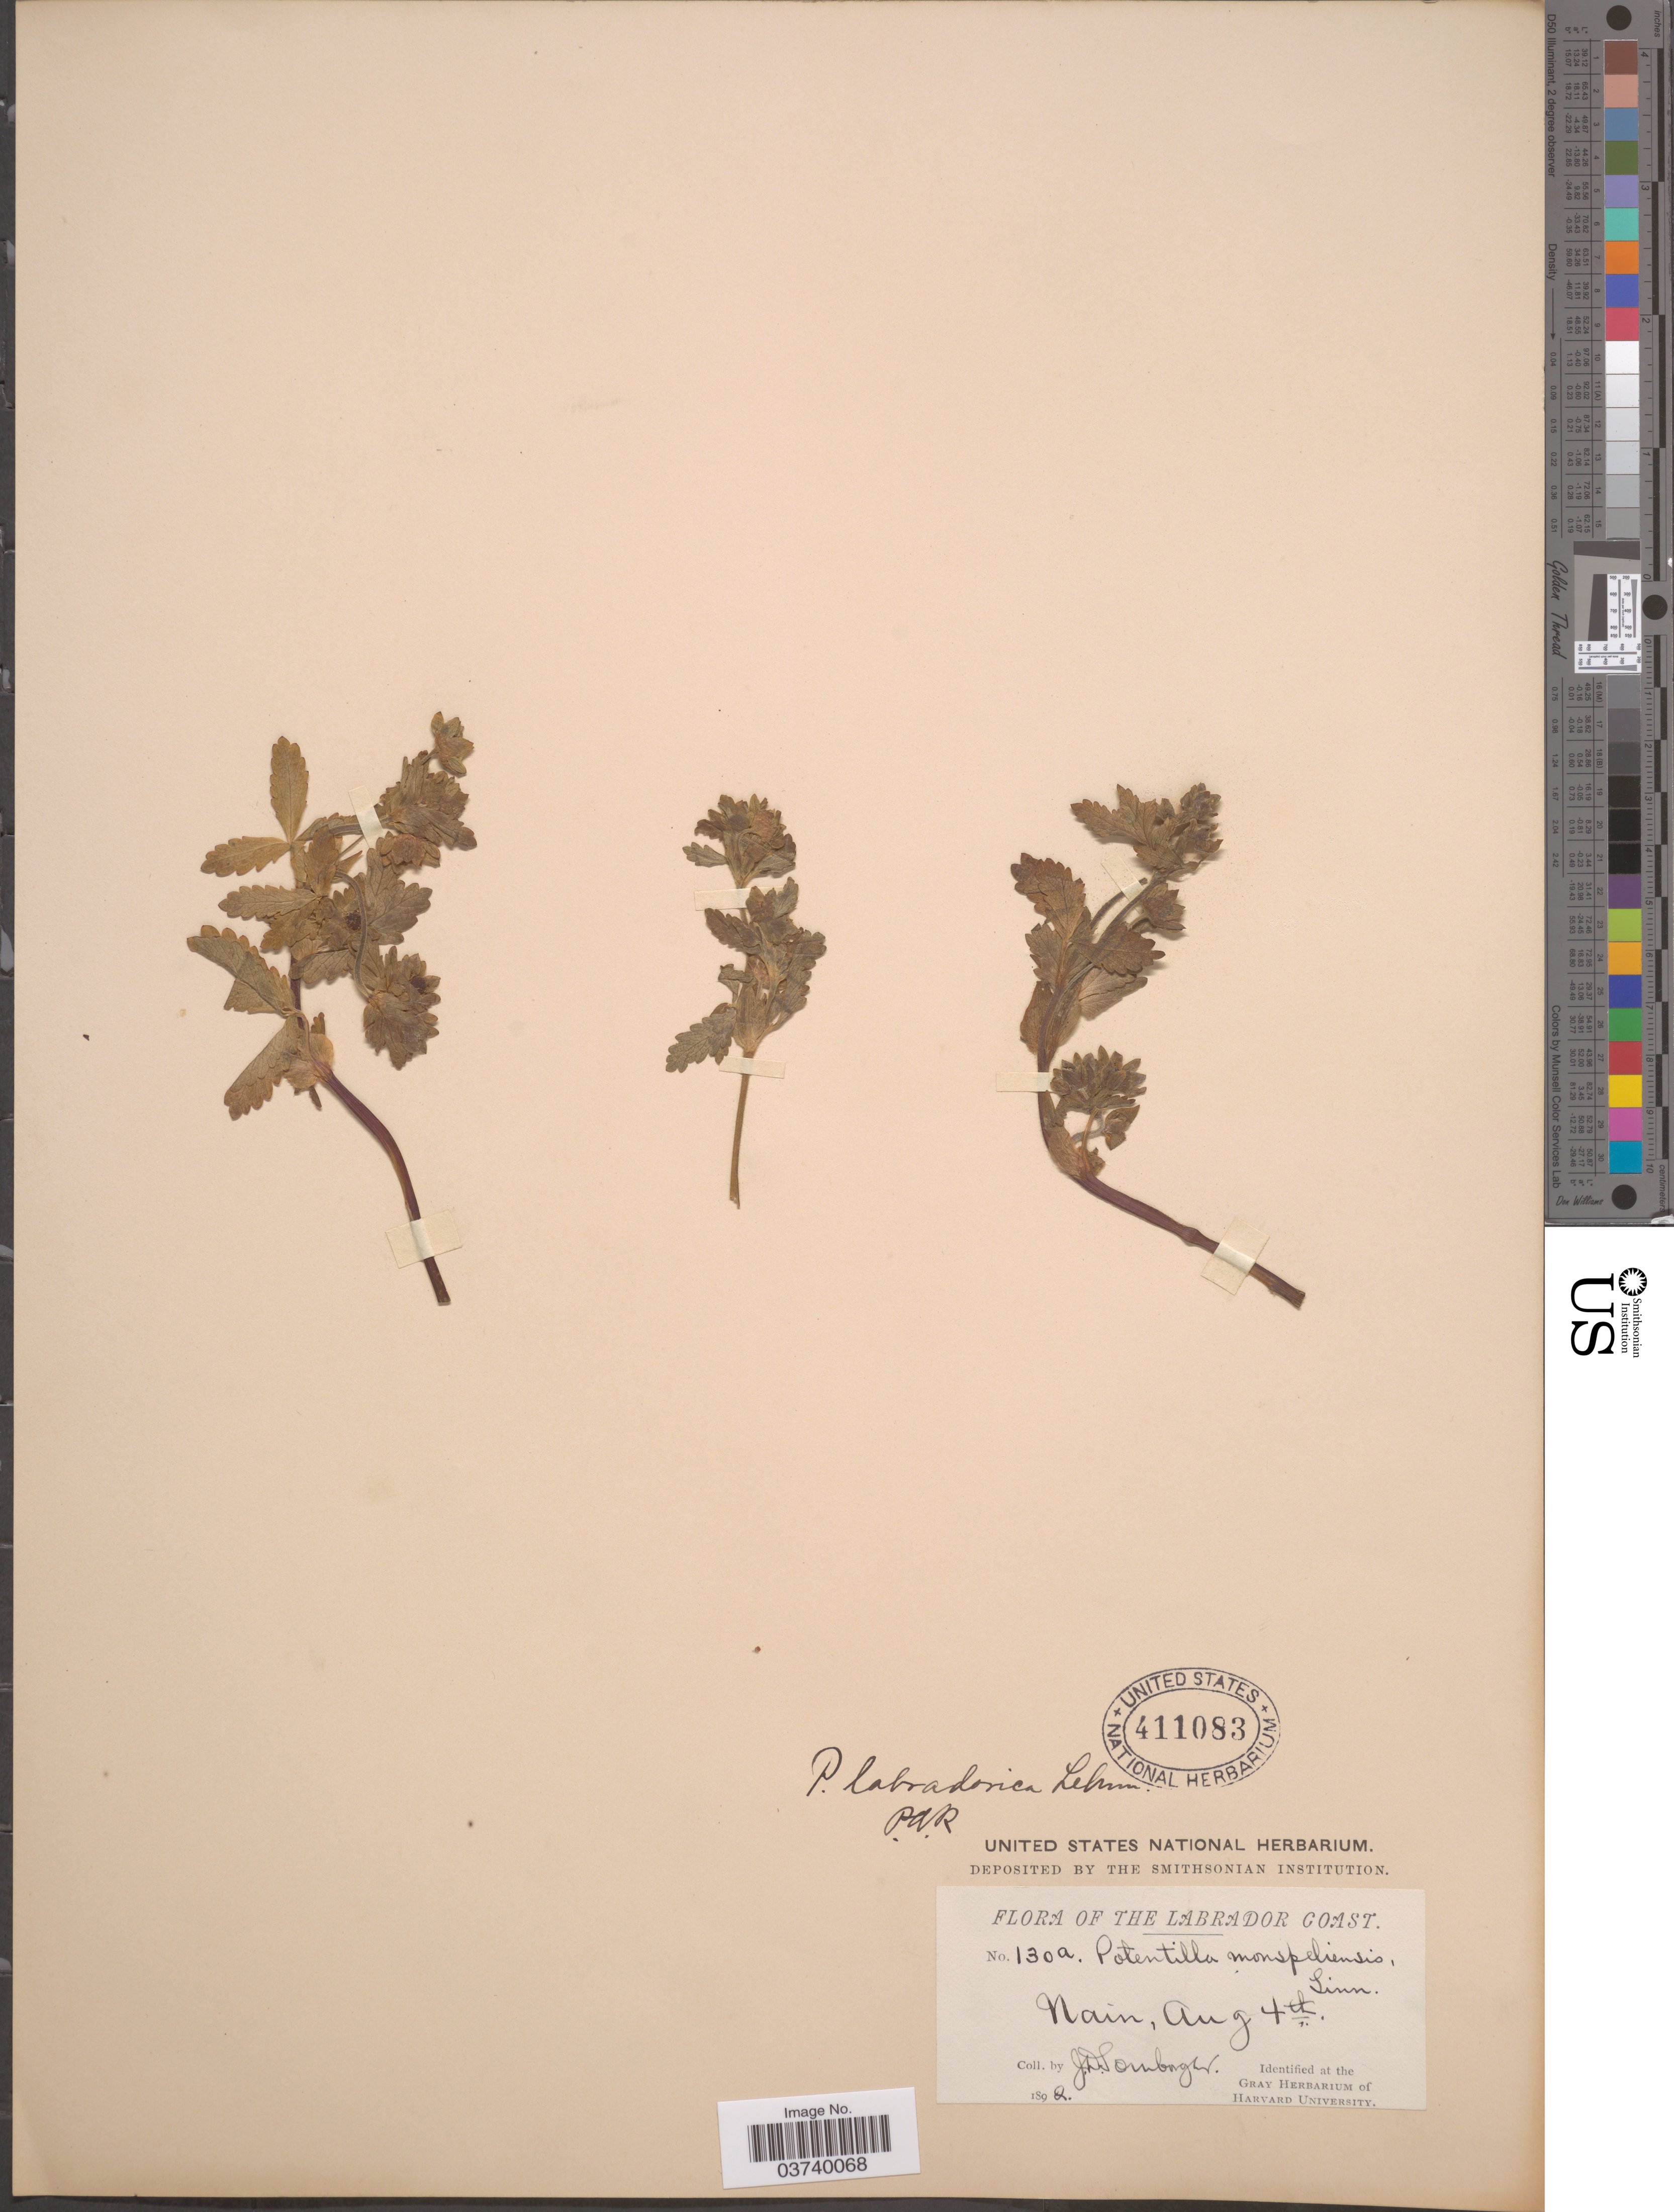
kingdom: Plantae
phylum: Tracheophyta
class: Magnoliopsida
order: Rosales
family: Rosaceae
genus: Potentilla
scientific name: Potentilla labradorica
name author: Lehm.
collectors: J. Sornborger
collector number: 130a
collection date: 1892-08-04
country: Canada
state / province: Newfoundland and Labrador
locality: The Labrador Coast. Nain.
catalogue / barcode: US 411083